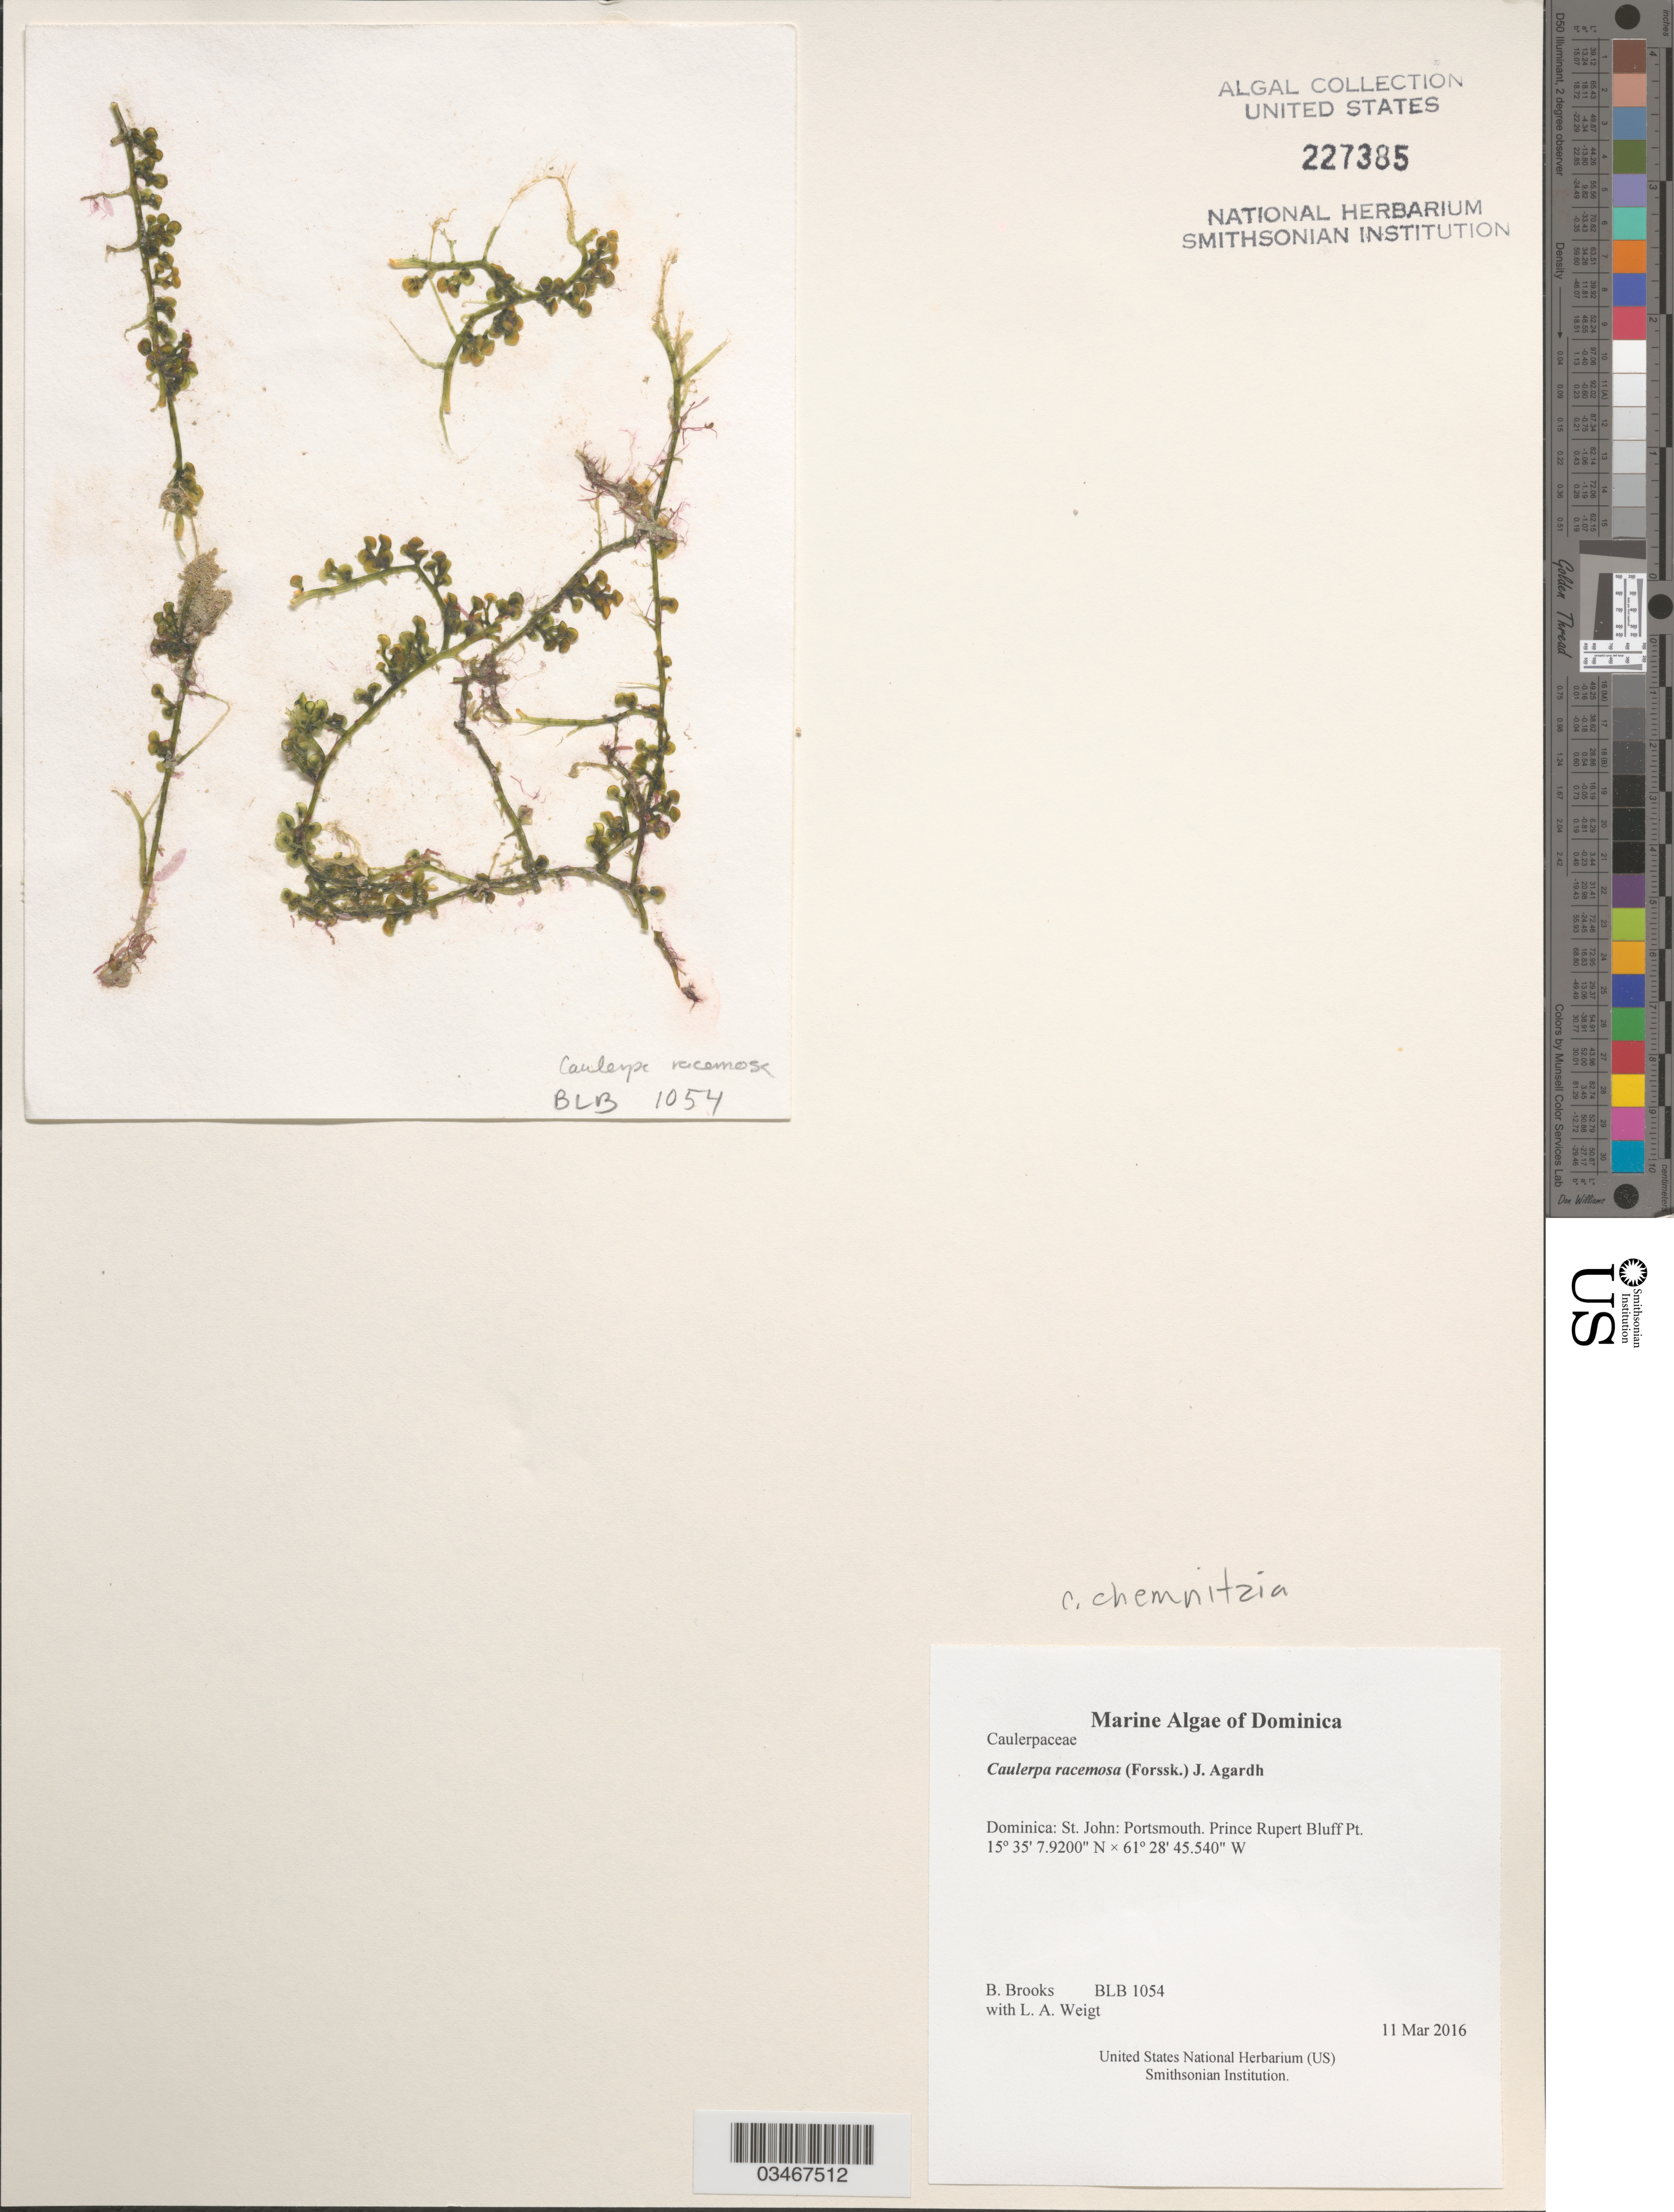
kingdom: Plantae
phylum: Chlorophyta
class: Ulvophyceae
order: Bryopsidales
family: Caulerpaceae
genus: Caulerpa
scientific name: Caulerpa racemosa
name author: (Forssk.) J. Agardh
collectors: B. Brooks & L. A. Weigt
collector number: BLB 1054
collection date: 2016-03-11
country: Dominica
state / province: St. John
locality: Portsmouth. Prince Rubert Bluff Pt.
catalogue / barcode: US 227385